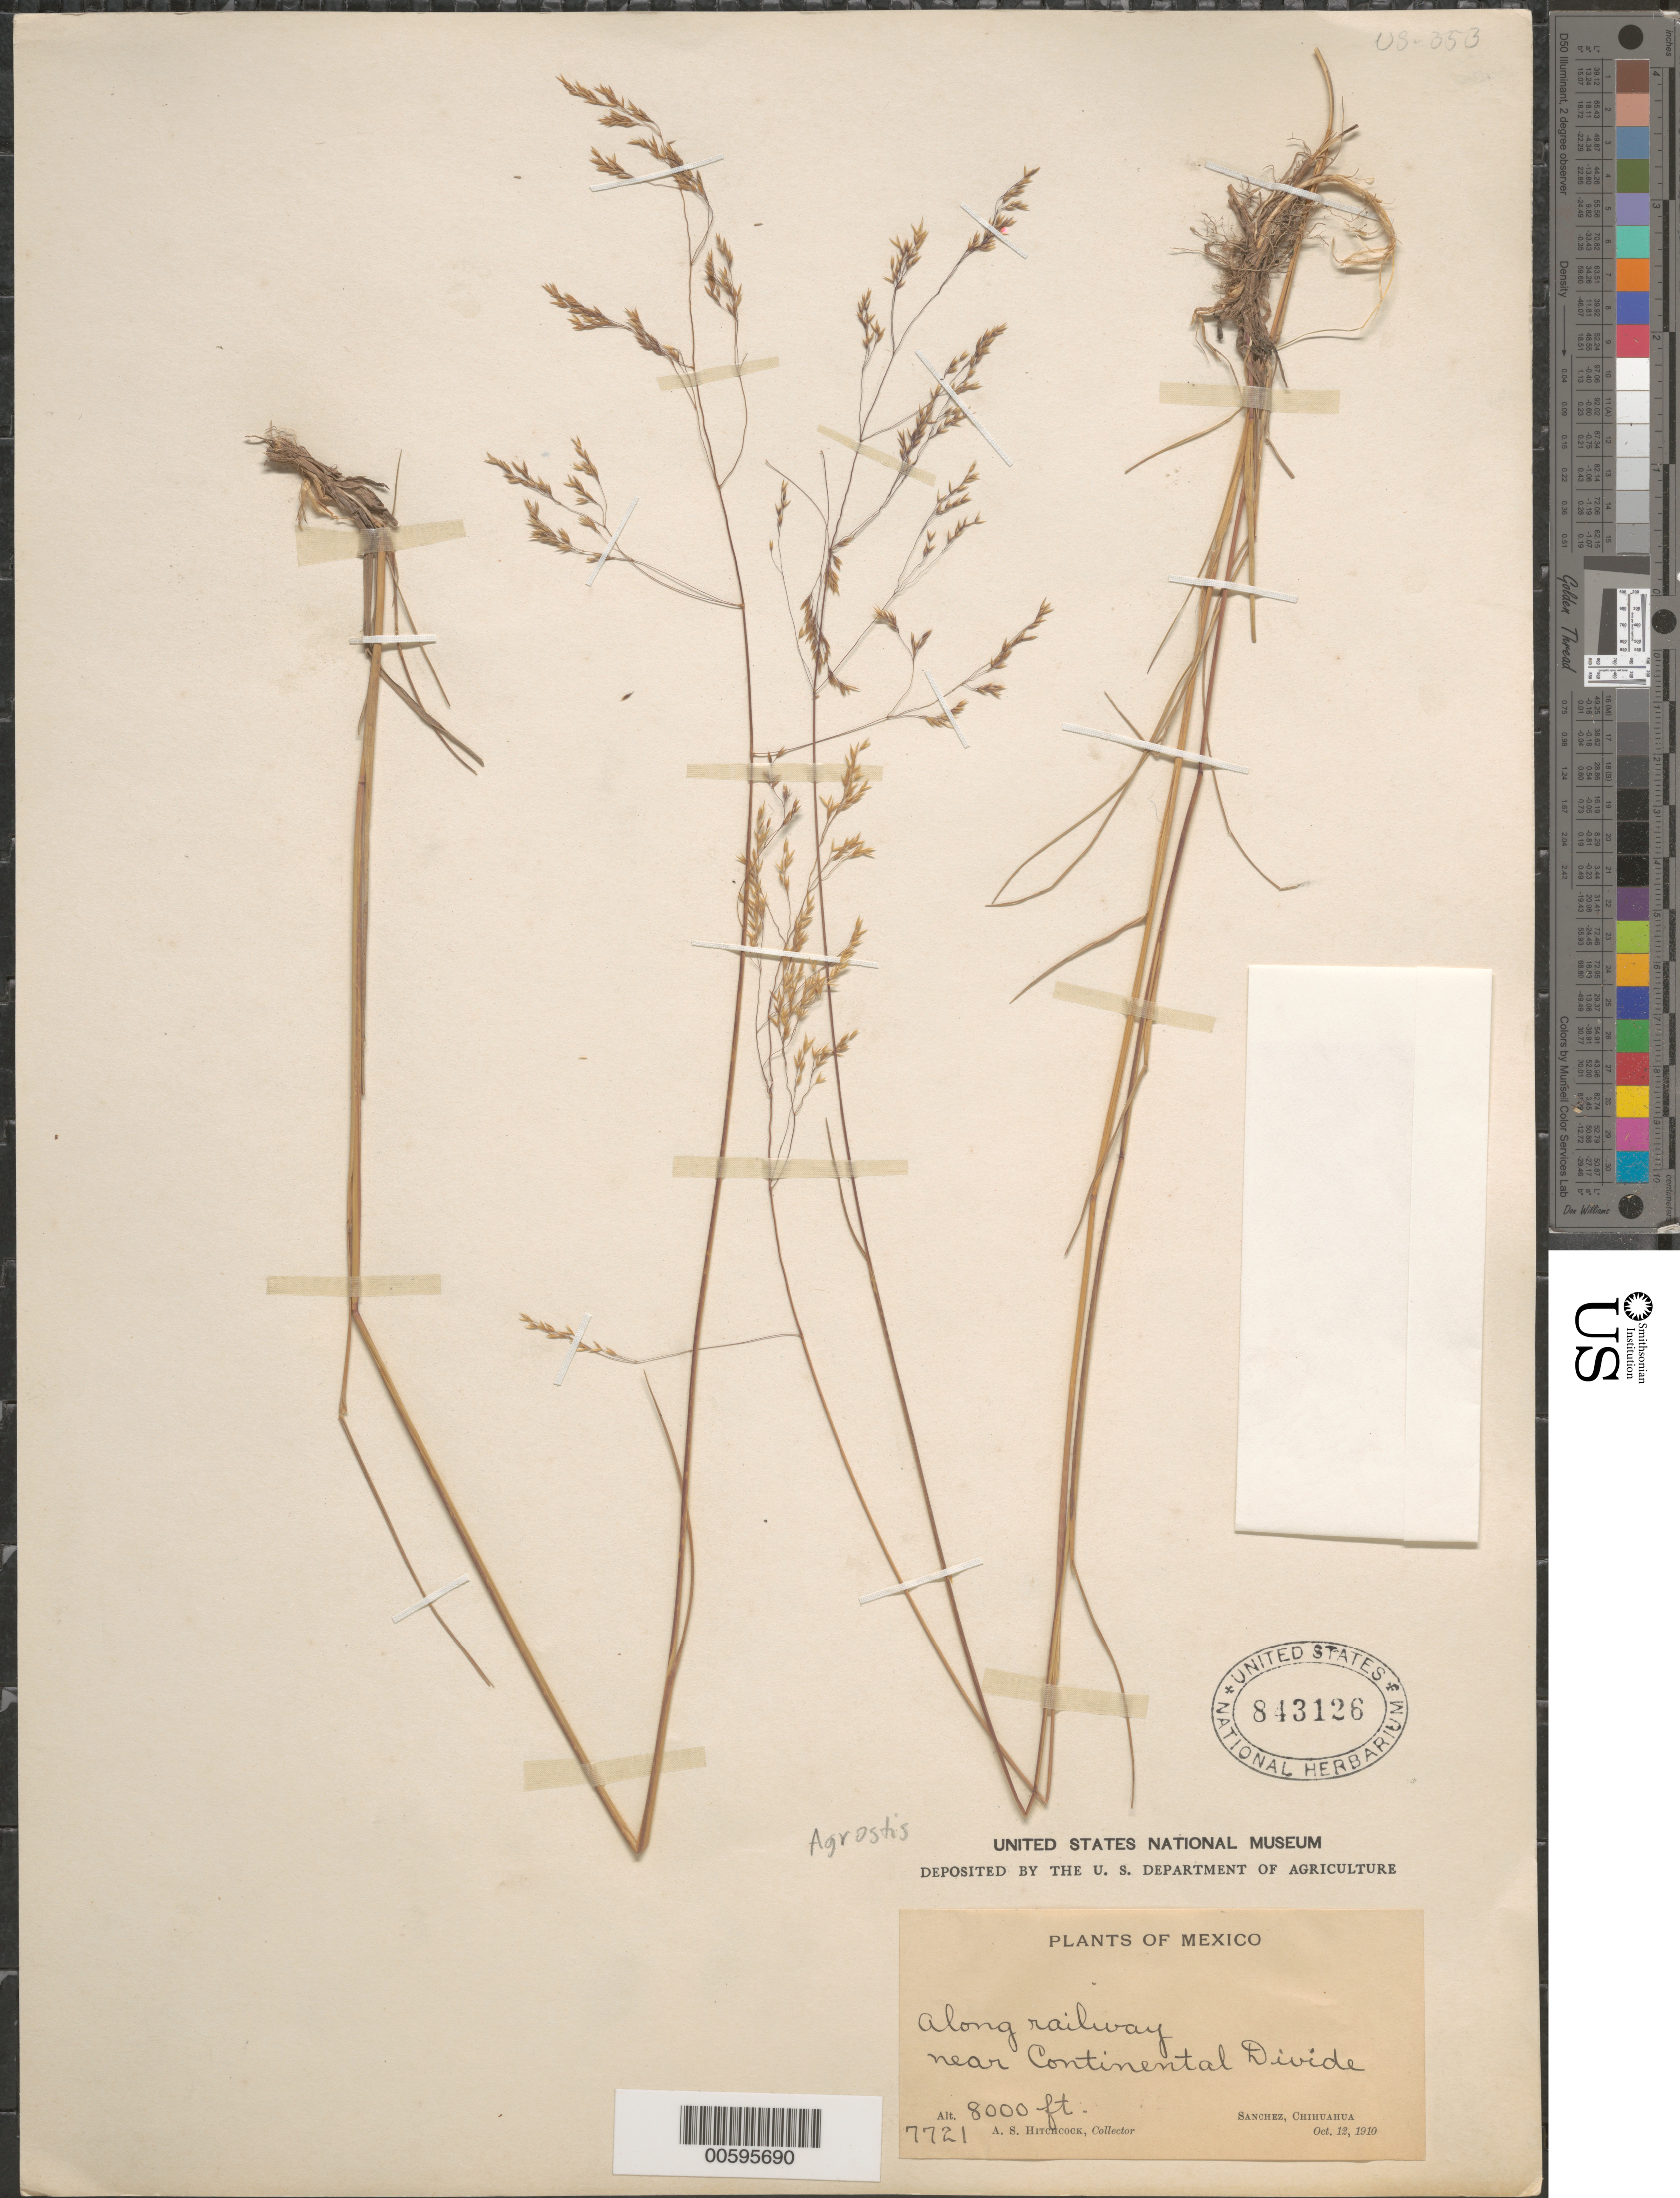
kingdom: Plantae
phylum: Tracheophyta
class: Liliopsida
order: Poales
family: Poaceae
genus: Agrostis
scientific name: Agrostis sp.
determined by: Soreng, Robert J., Research Associate (BOT), Smithsonian Institution - National Museum of Natural History (UNITED STATES)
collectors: A. S. Hitchcock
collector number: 7721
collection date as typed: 12 Oct 1910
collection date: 1910-10-12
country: Mexico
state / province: Chihuahua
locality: Sanchez, near continental divide.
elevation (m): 2438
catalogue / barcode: US 843126